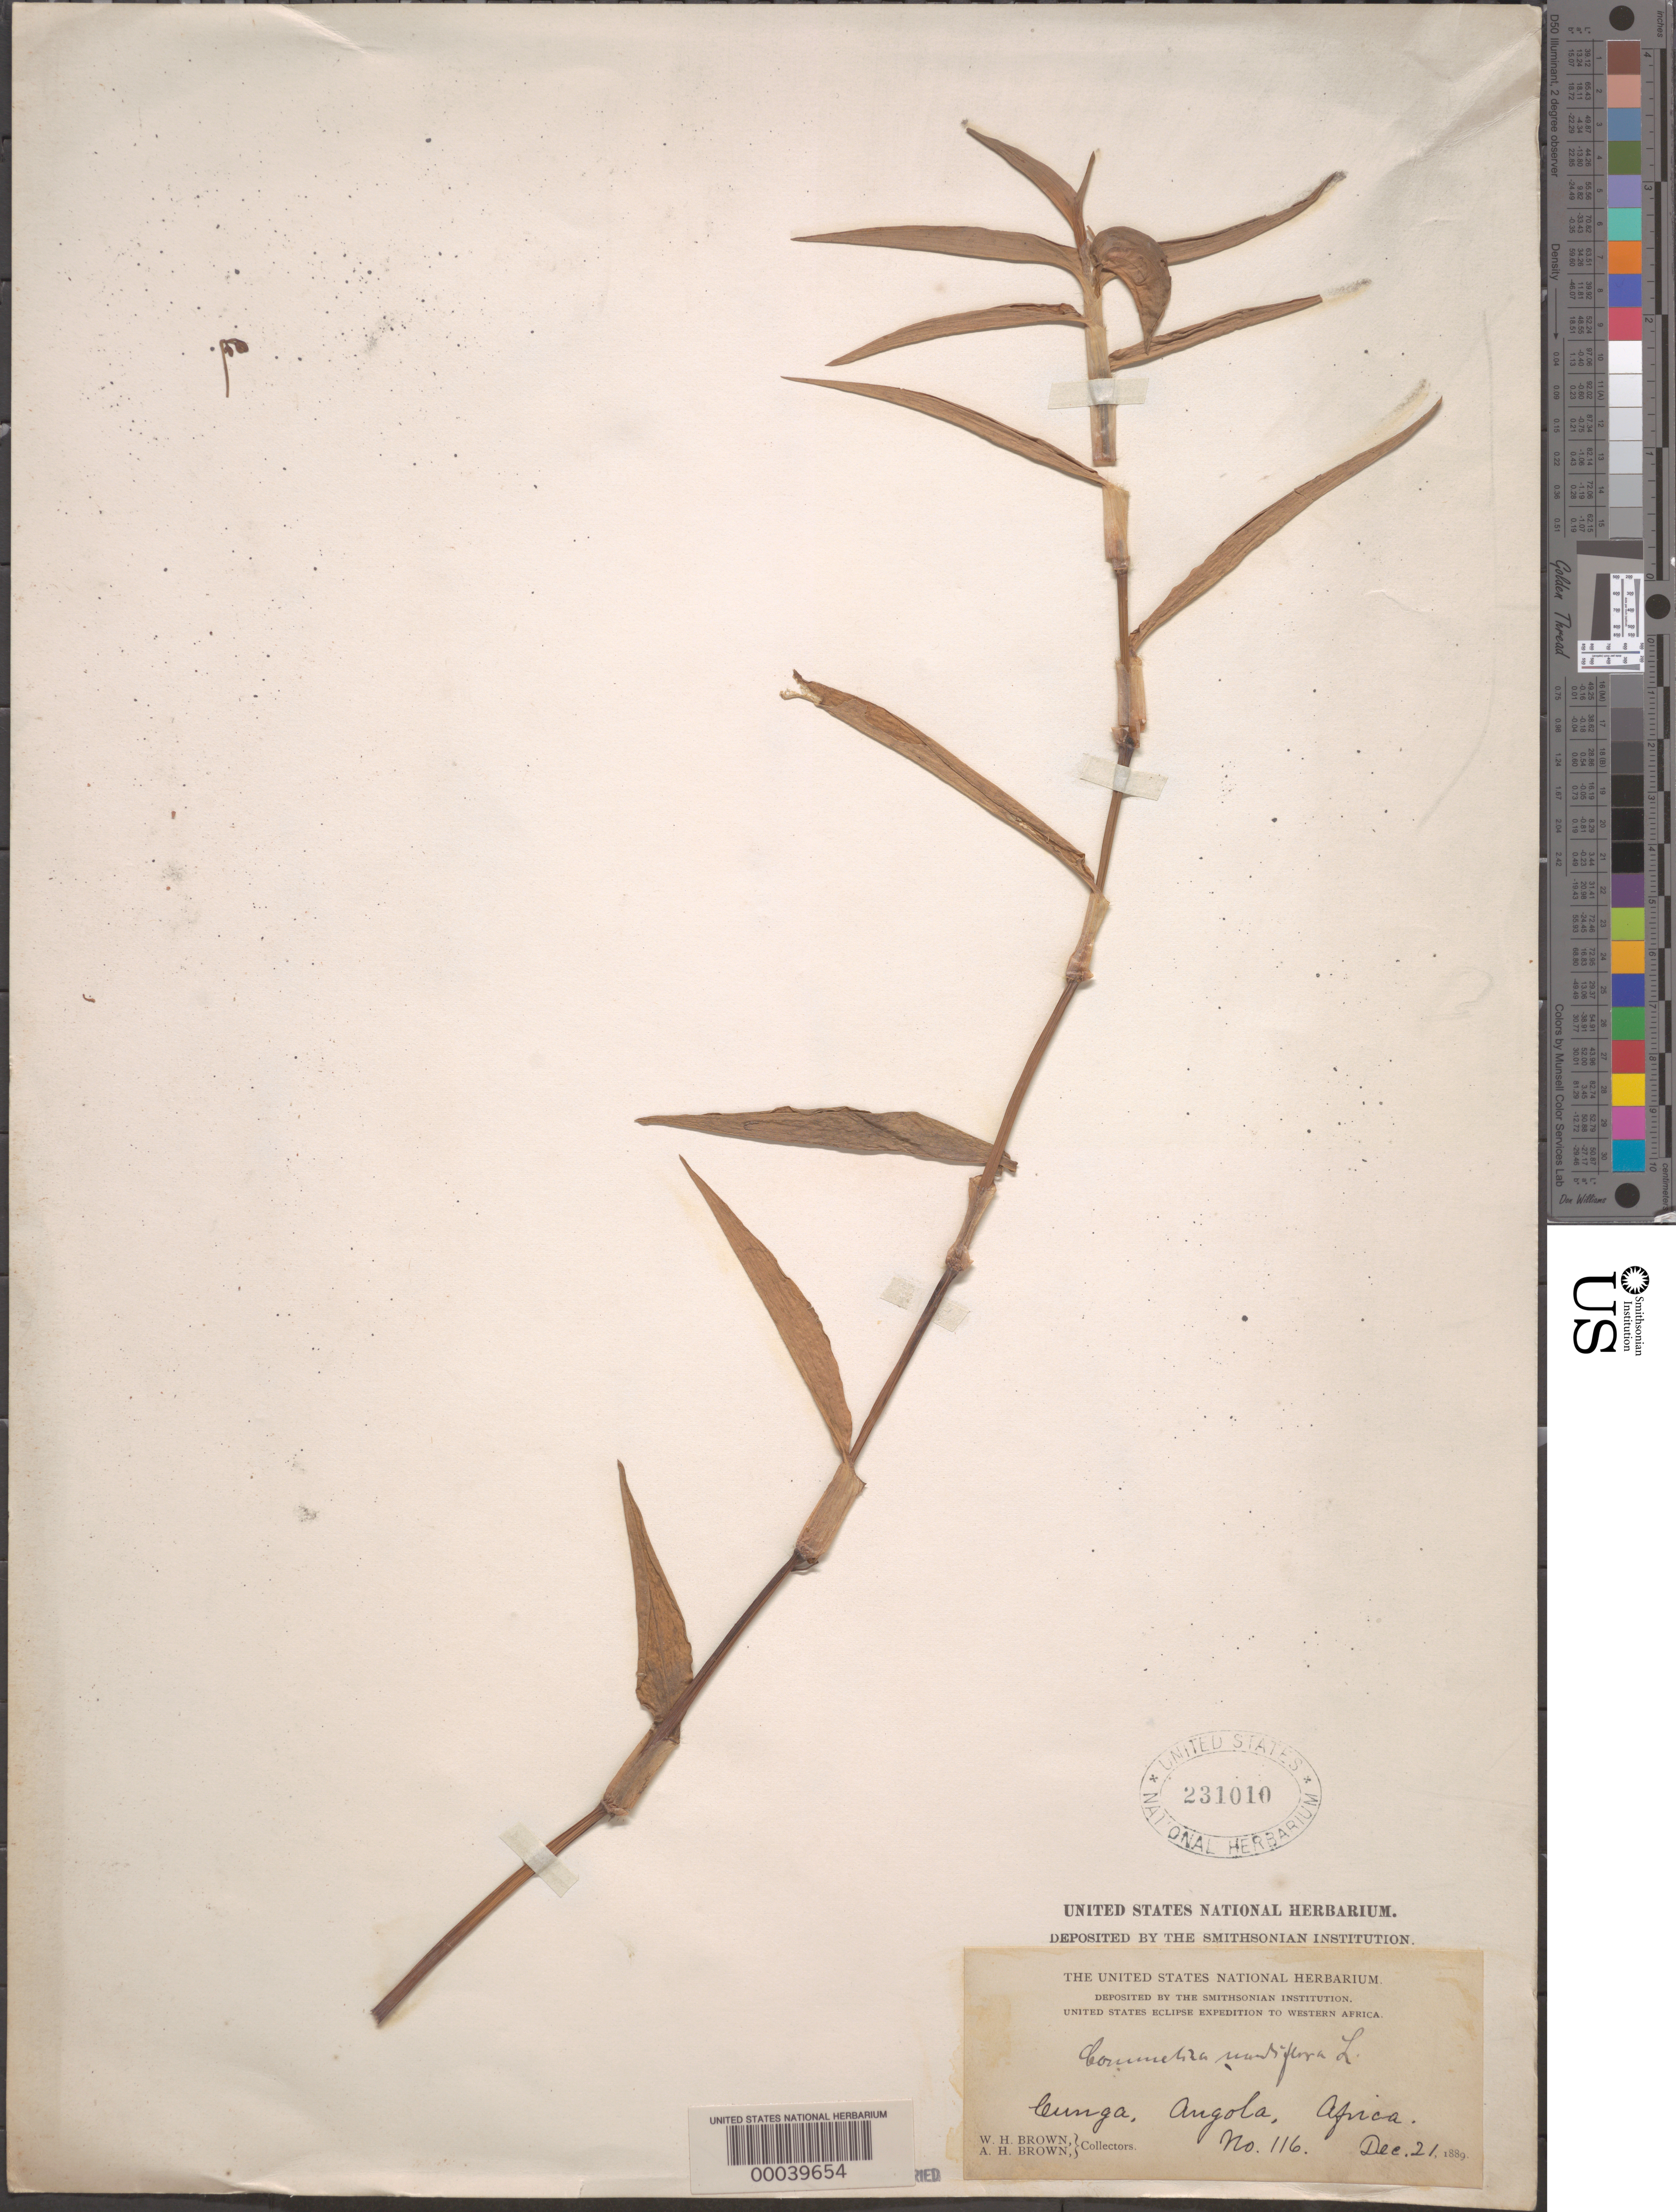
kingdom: Plantae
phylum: Tracheophyta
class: Liliopsida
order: Commelinales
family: Commelinaceae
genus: Commelina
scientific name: Commelina diffusa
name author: Burm. f.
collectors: W. H. Brown & A. H. Brown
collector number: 116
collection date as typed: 21 Dec 1889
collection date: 1889-12-21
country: Angola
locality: Leunga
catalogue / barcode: US 231010